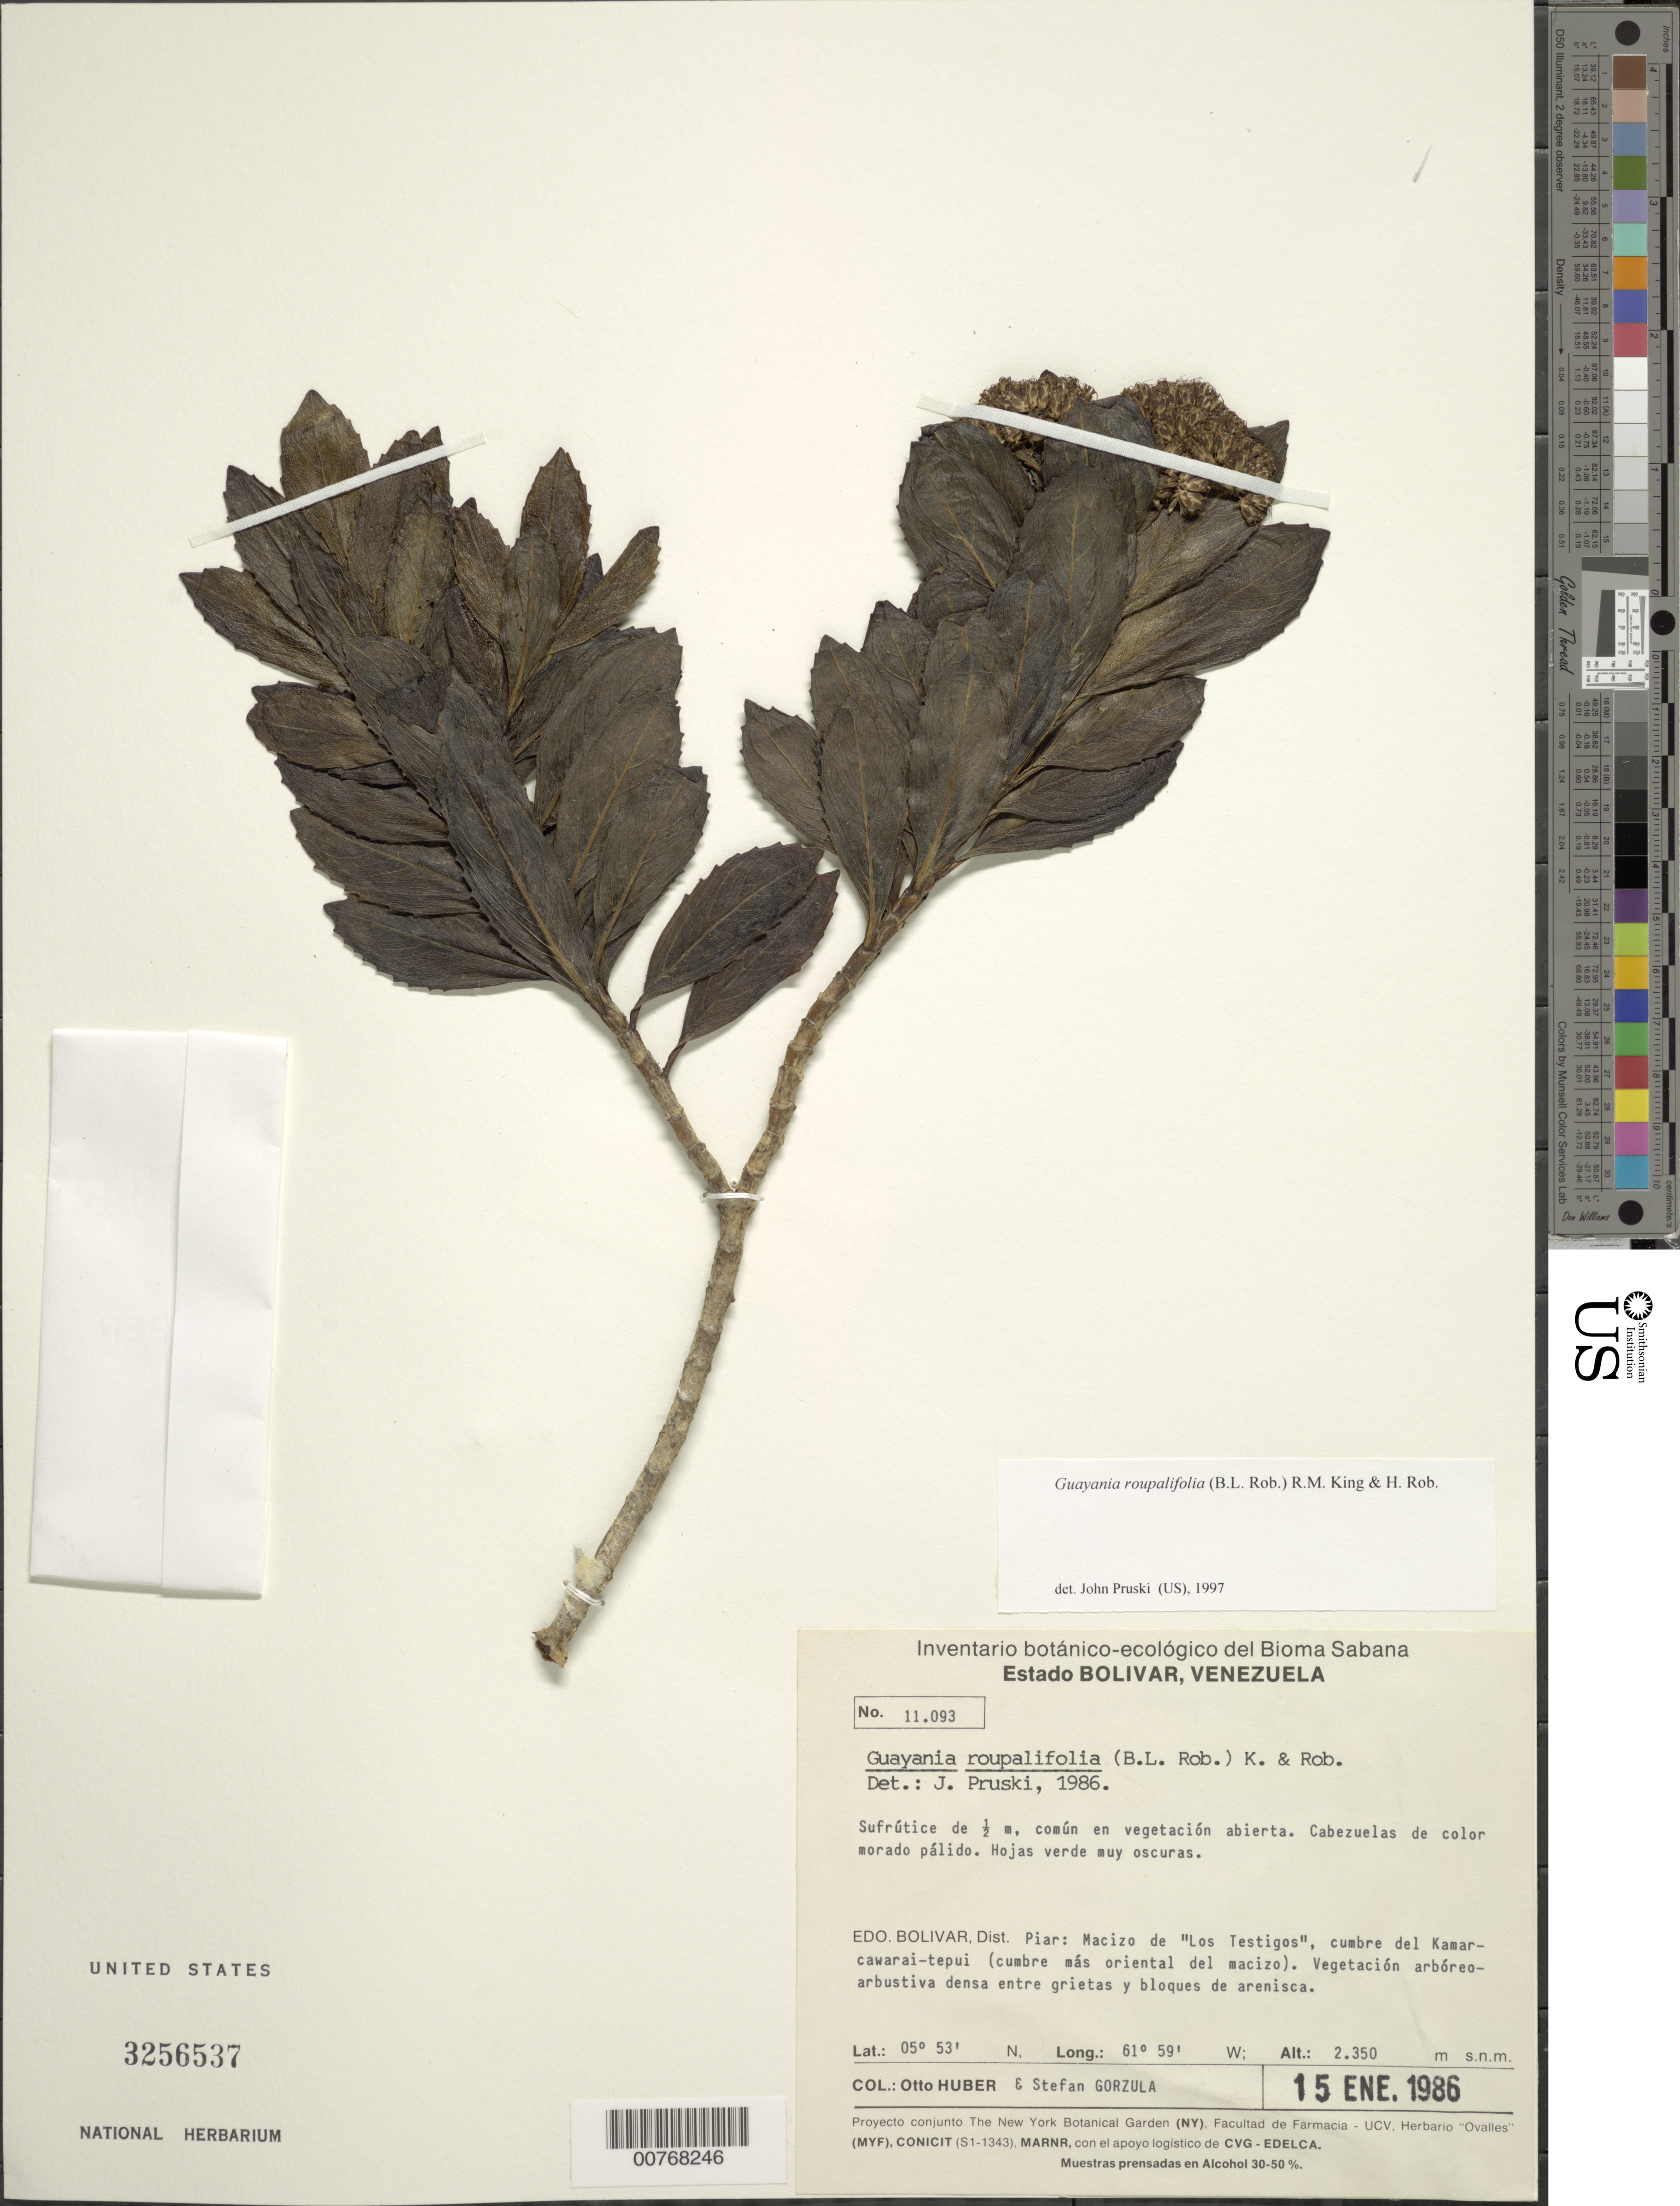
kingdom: Plantae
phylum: Tracheophyta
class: Magnoliopsida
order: Asterales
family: Asteraceae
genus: Guayania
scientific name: Guayania roupalifolia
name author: (B.L. Rob.) R.M. King & H. Rob.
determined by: Pruski, J. F.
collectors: O. Huber & S. Gorzula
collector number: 11093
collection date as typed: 15-Jan-86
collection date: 1986-01-15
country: Venezuela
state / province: Bolívar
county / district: Piar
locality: Maczio de "Los Testigos", cumbre del Kamarcawarai-tepuí (cumbre mas oriental del macizo)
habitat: Vegetacion abeirta. Vegetación arboreo-arbustiva densa entre grietas y bloques de arenisca; en grietas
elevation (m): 2350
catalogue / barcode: US 3256537